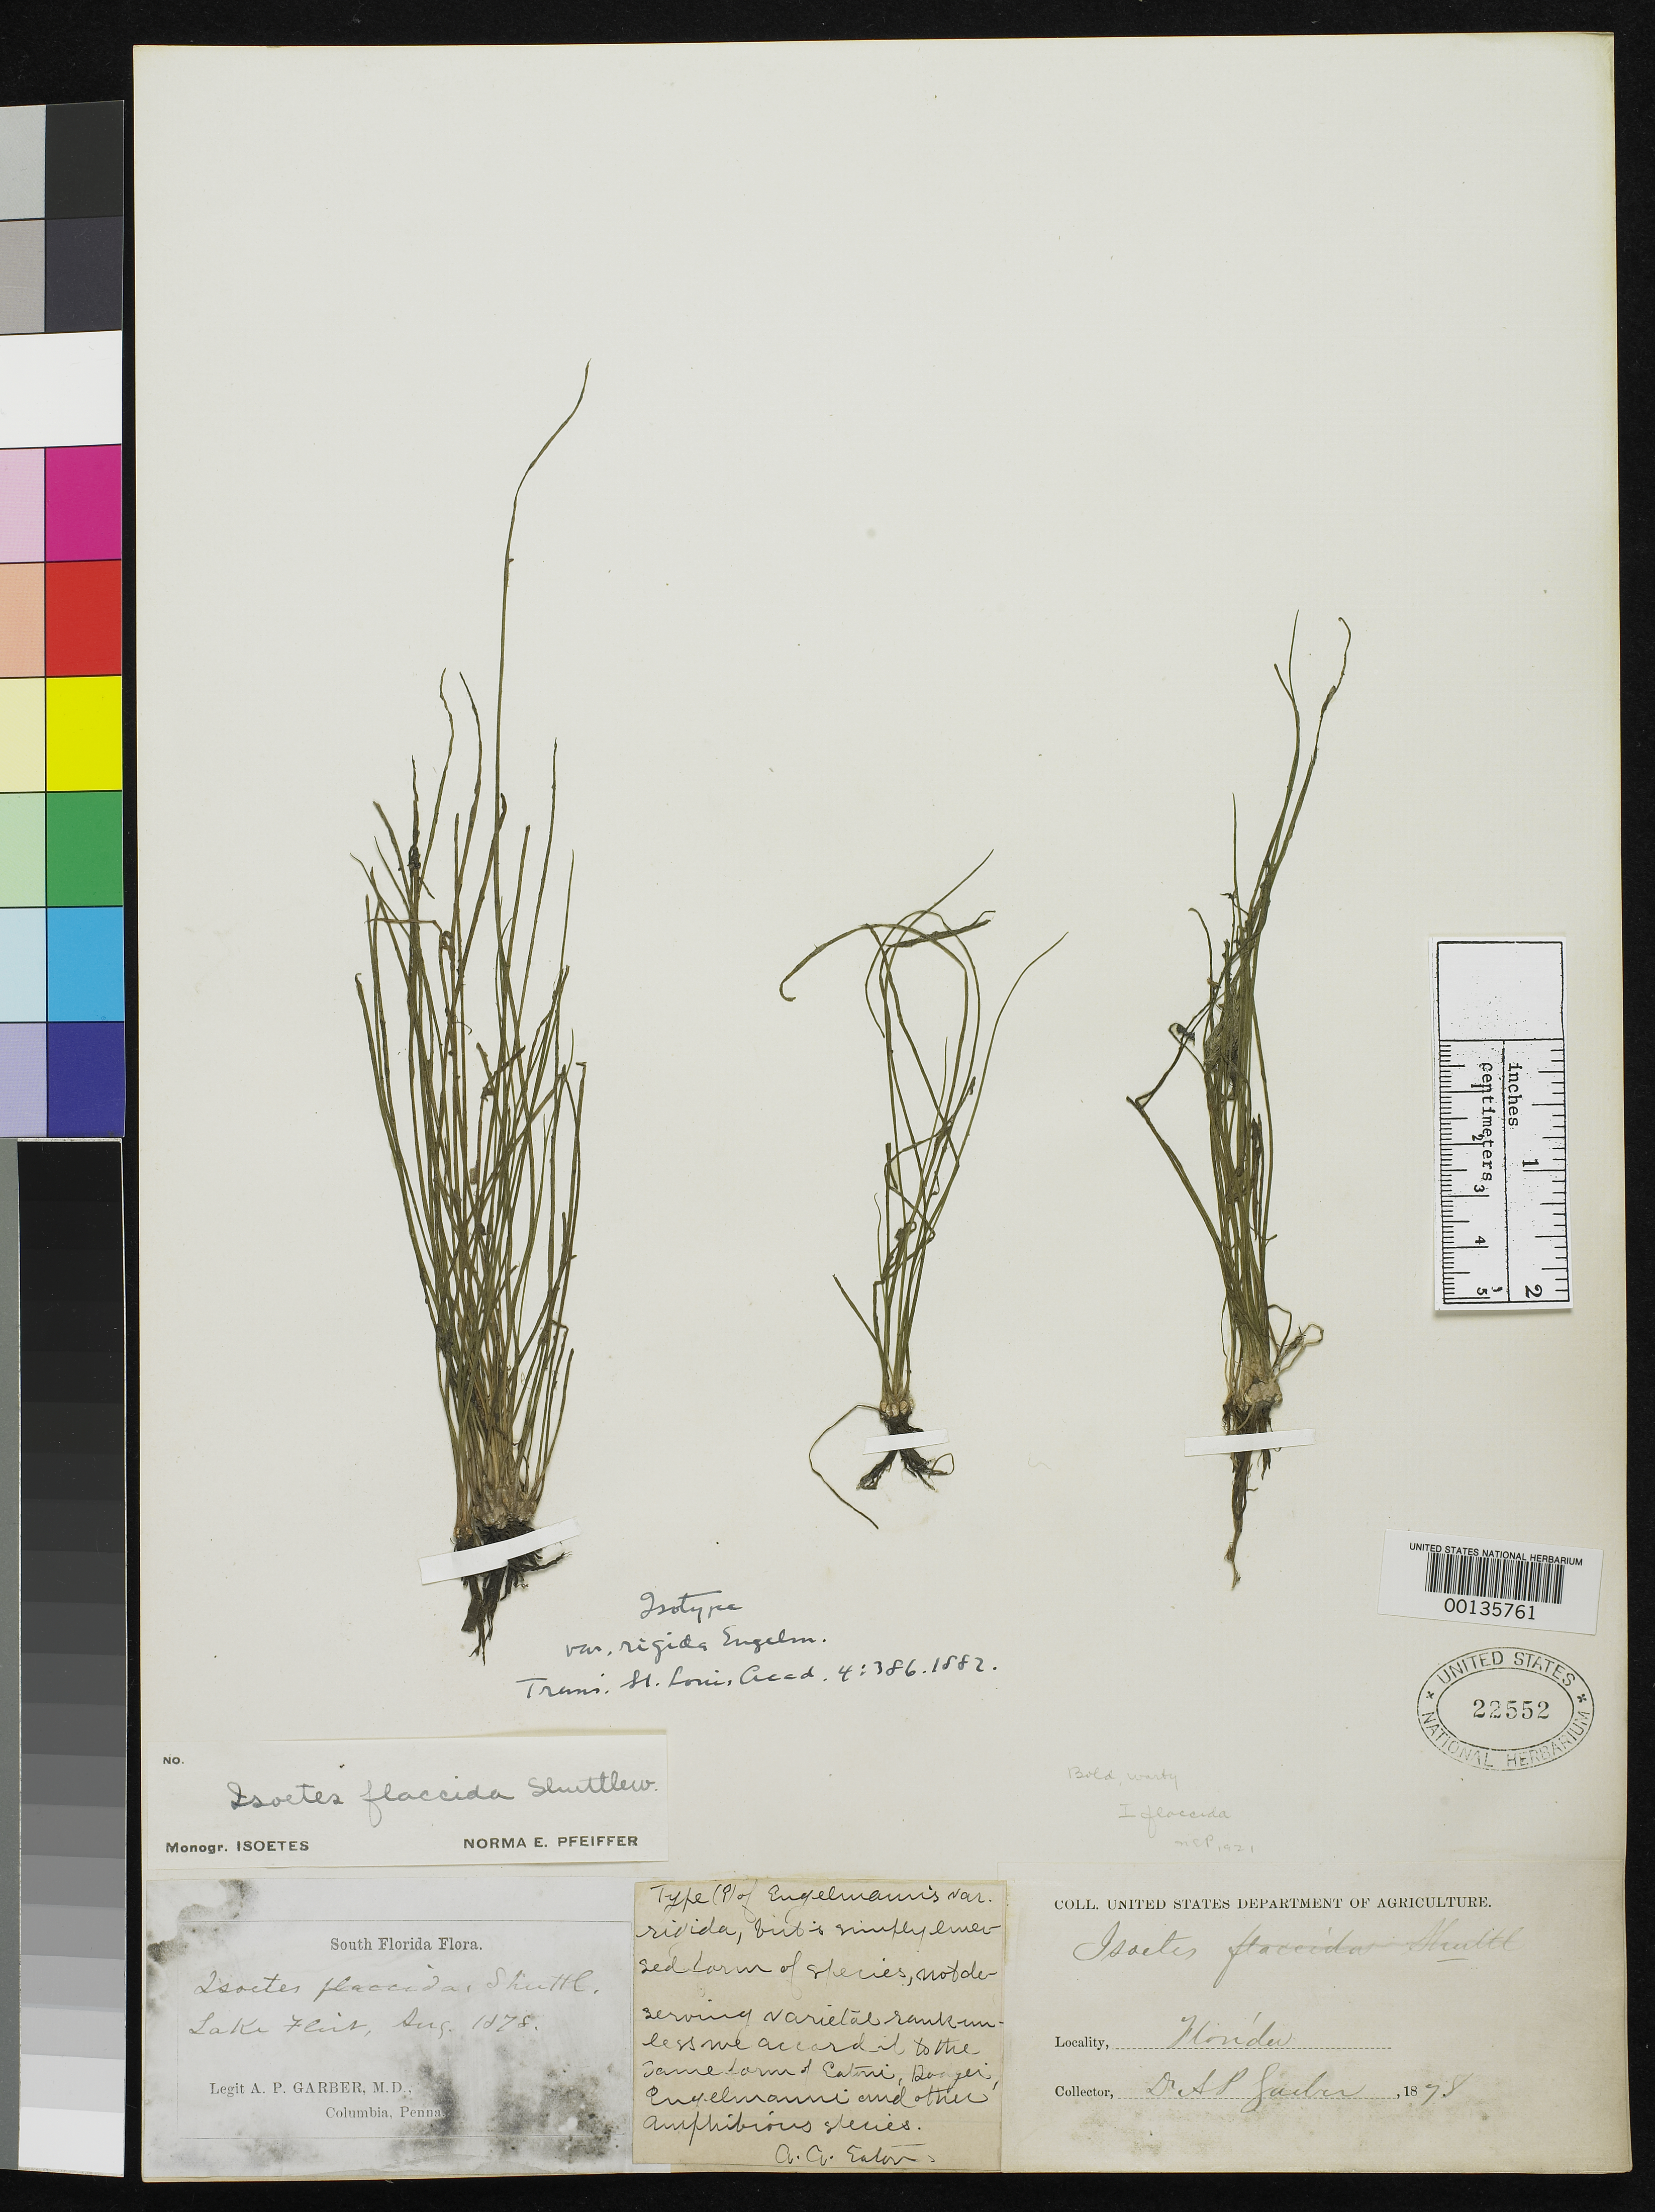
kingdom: Plantae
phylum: Tracheophyta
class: Lycopodiopsida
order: Isoetales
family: Isoetaceae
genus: Isoetes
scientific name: Isoetes flaccida var. rigida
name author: Engelm.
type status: Isotype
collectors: A. P. Garber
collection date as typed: Aug 1878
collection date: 1878-08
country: United States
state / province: Florida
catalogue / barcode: US 22552